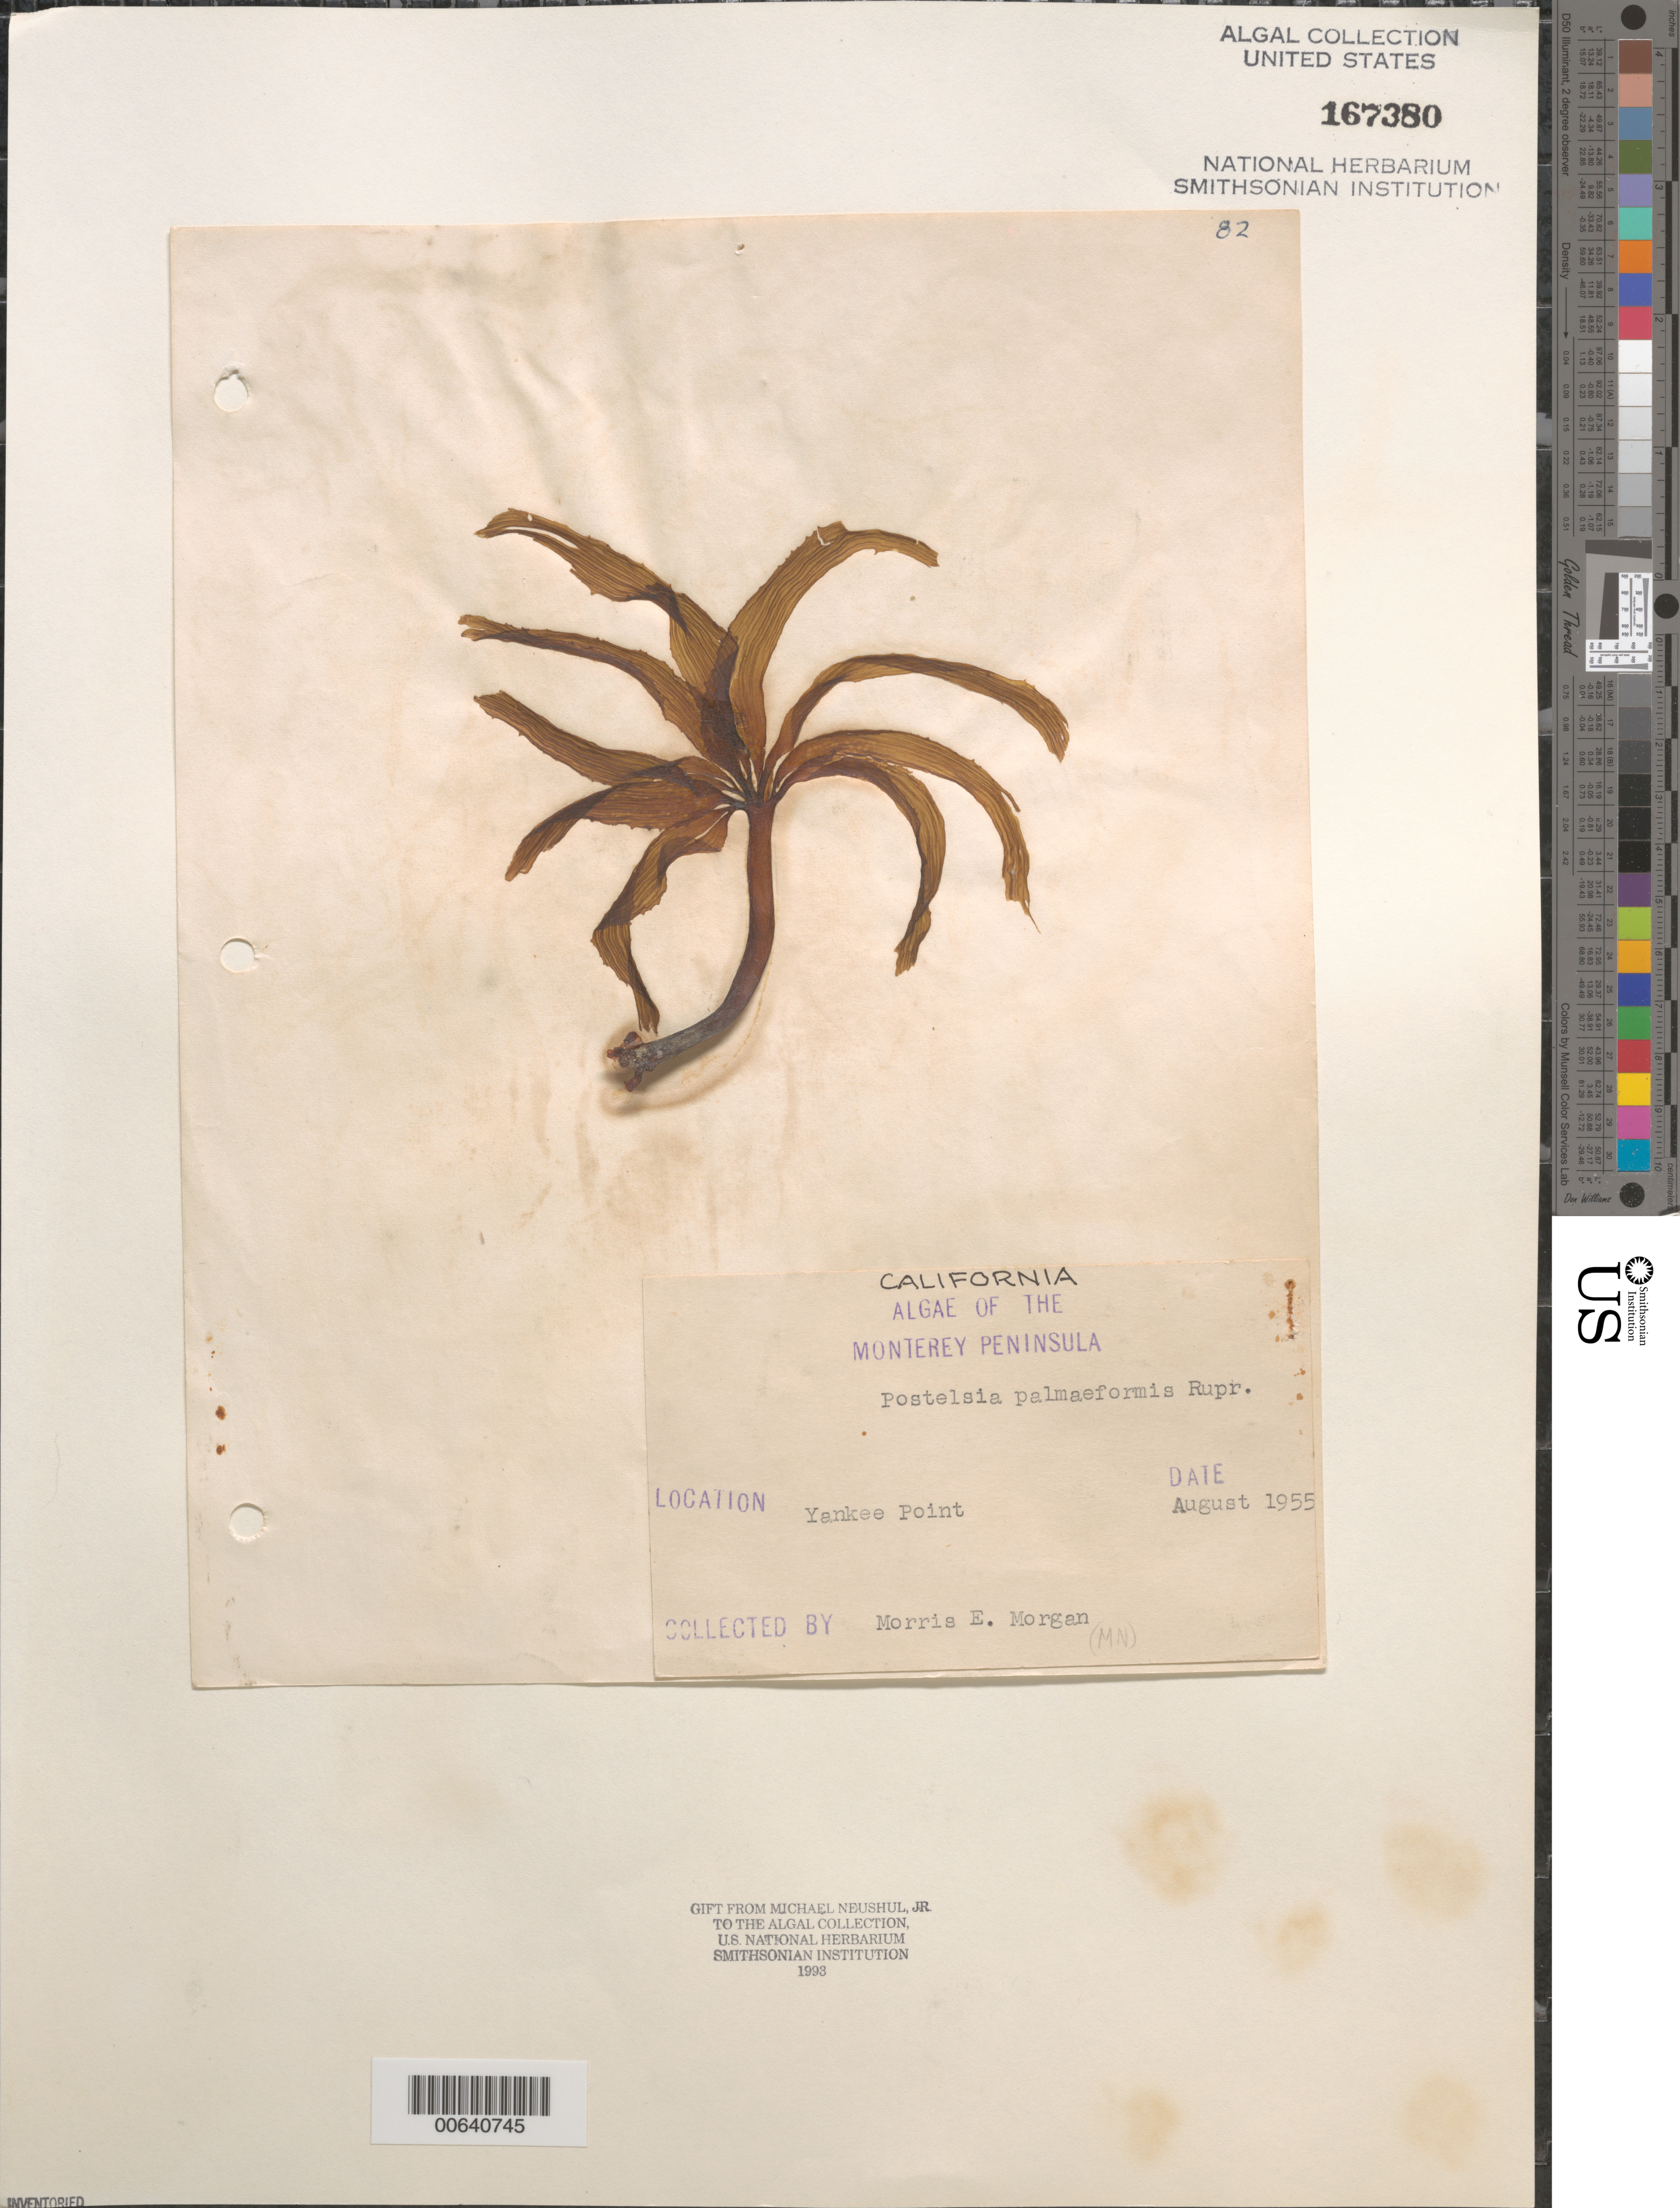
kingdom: Chromista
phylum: Ochrophyta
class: Phaeophyceae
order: Laminariales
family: Laminariaceae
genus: Postelsia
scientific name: Postelsia palmaeformis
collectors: M. Morgan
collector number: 82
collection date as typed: Aug 1955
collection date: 1955-08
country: United States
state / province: California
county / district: Monterey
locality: Yankee Point, Monterey Peninsula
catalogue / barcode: US 167380